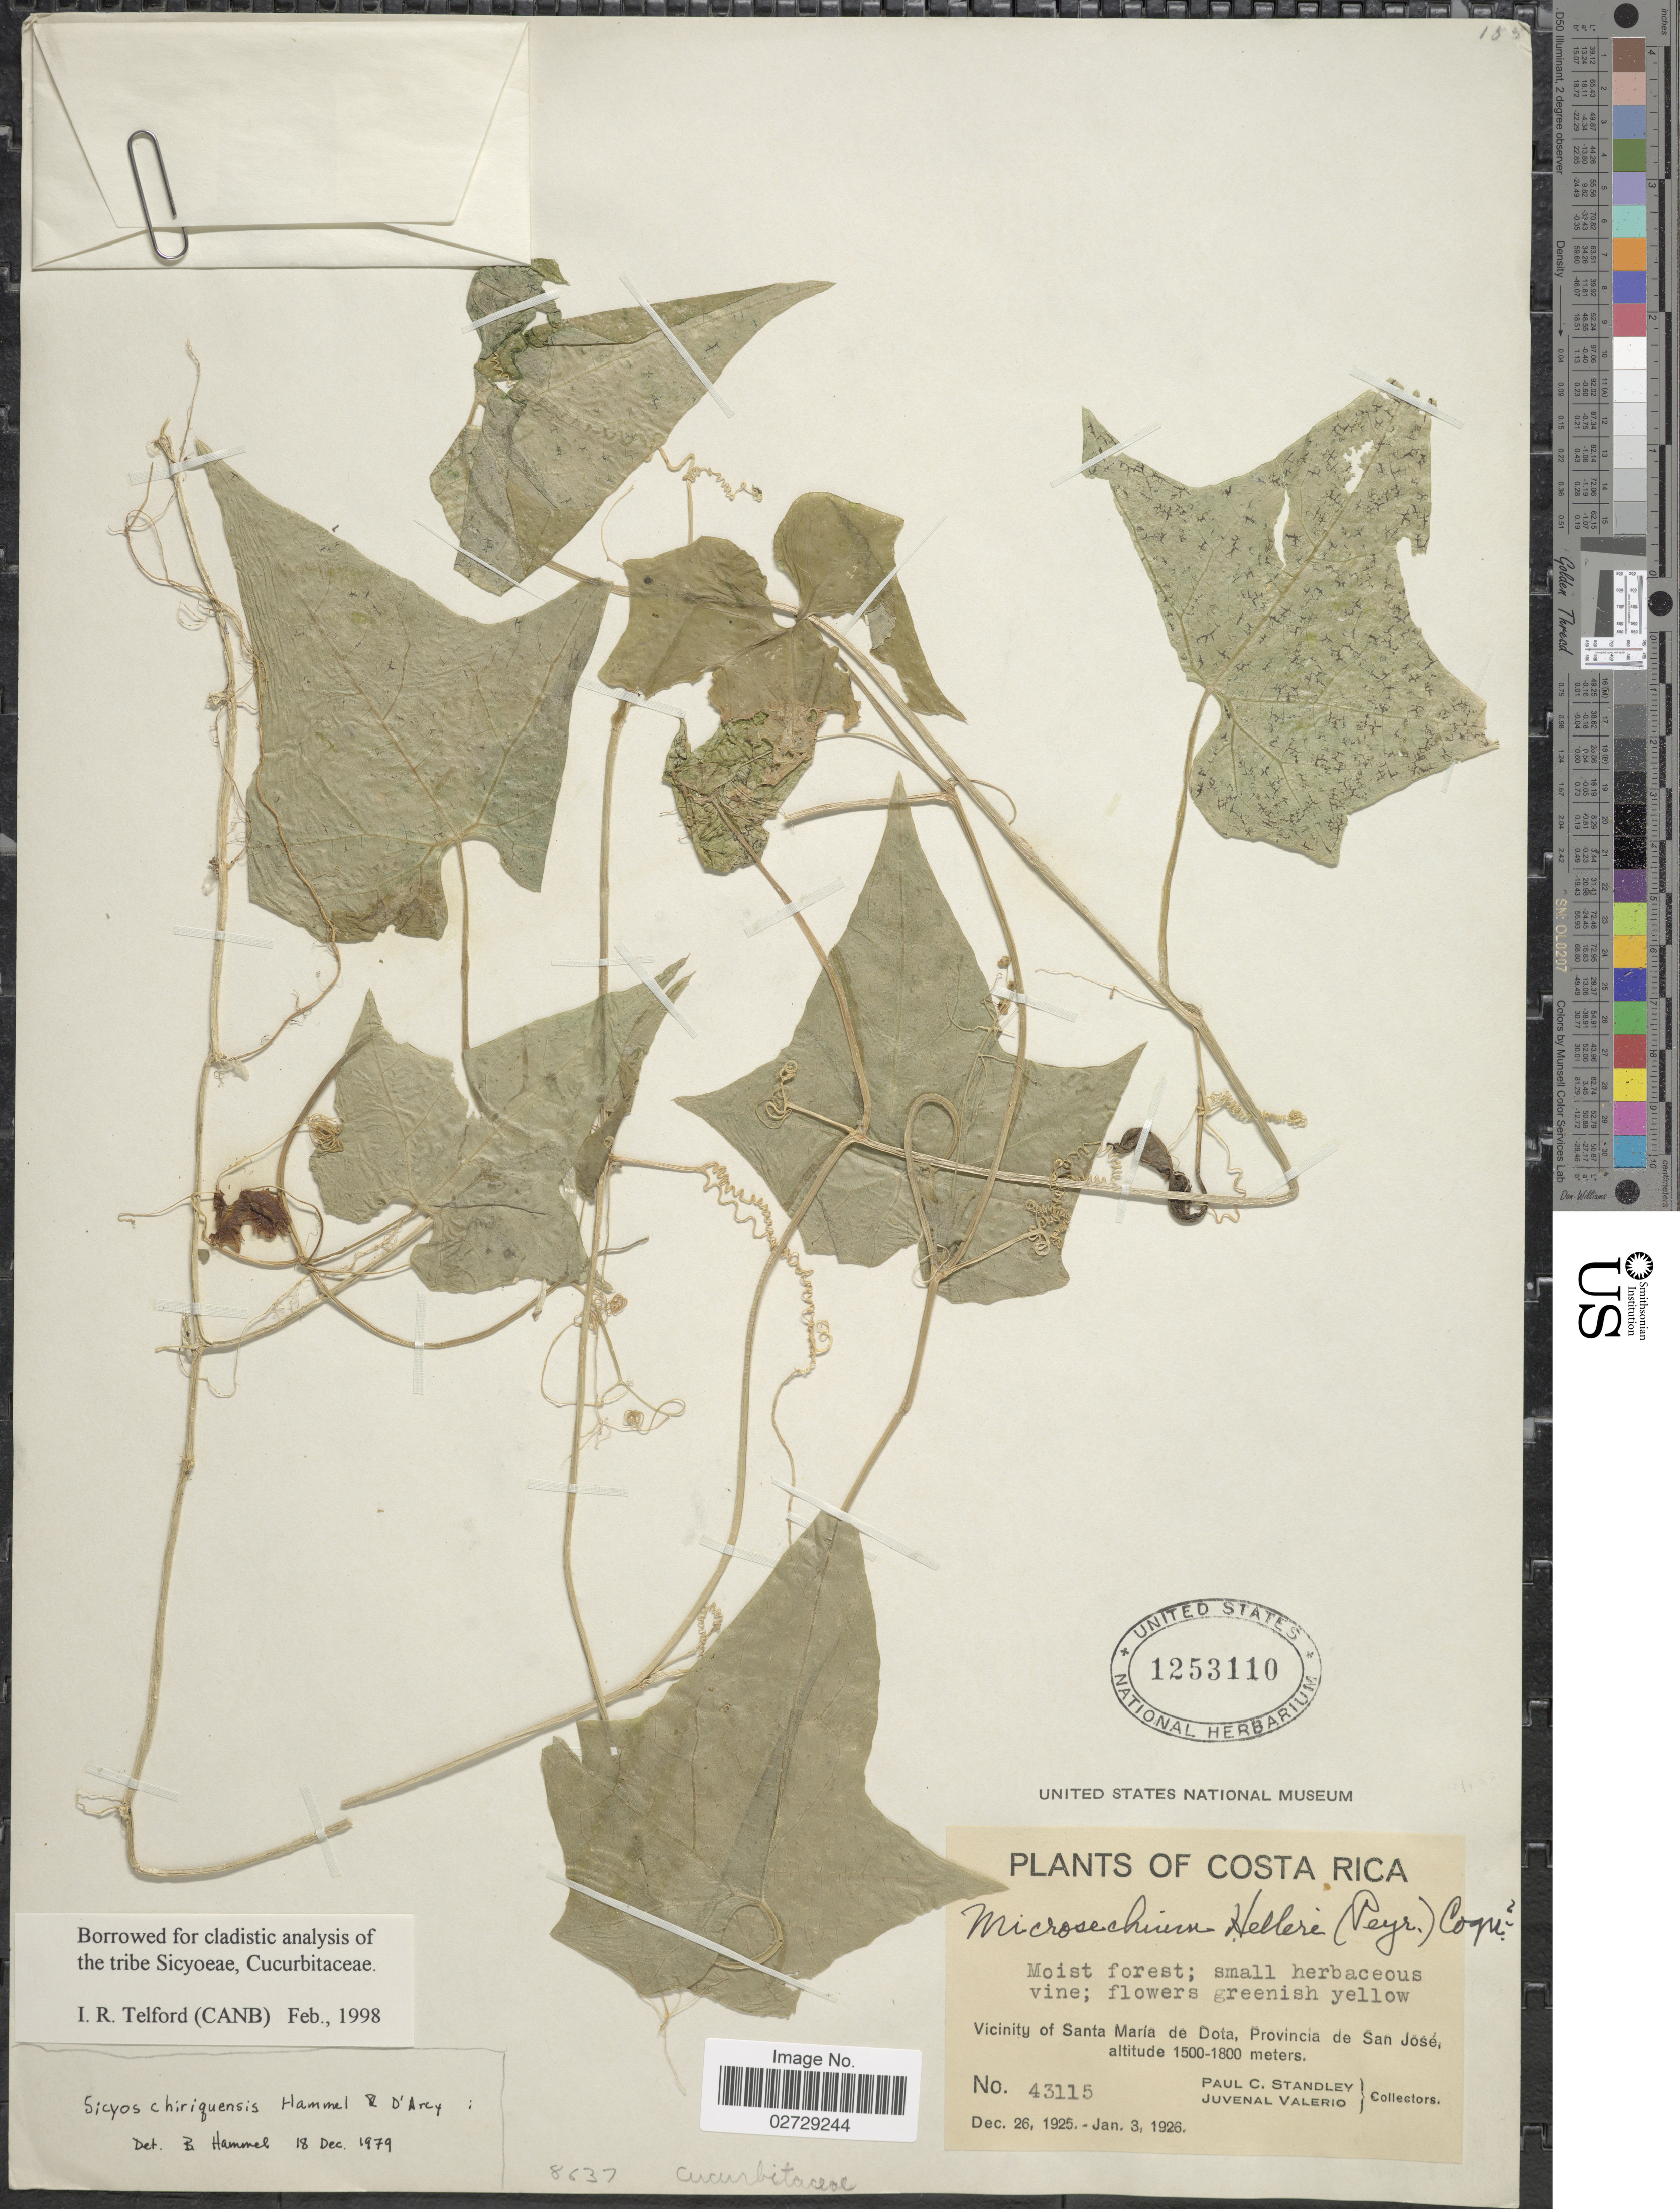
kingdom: Plantae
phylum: Tracheophyta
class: Magnoliopsida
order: Cucurbitales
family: Cucurbitaceae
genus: Microsechium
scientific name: Microsechium helleri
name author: (Peyr.) Cogn.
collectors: P. C. Standley & J. Valerio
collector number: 43115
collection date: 1925-12-26/1926-01-03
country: Costa Rica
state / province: San José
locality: Vicinity of Santa Maria de Dota, Provincia de San Jose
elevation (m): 1500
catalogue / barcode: US 1253110